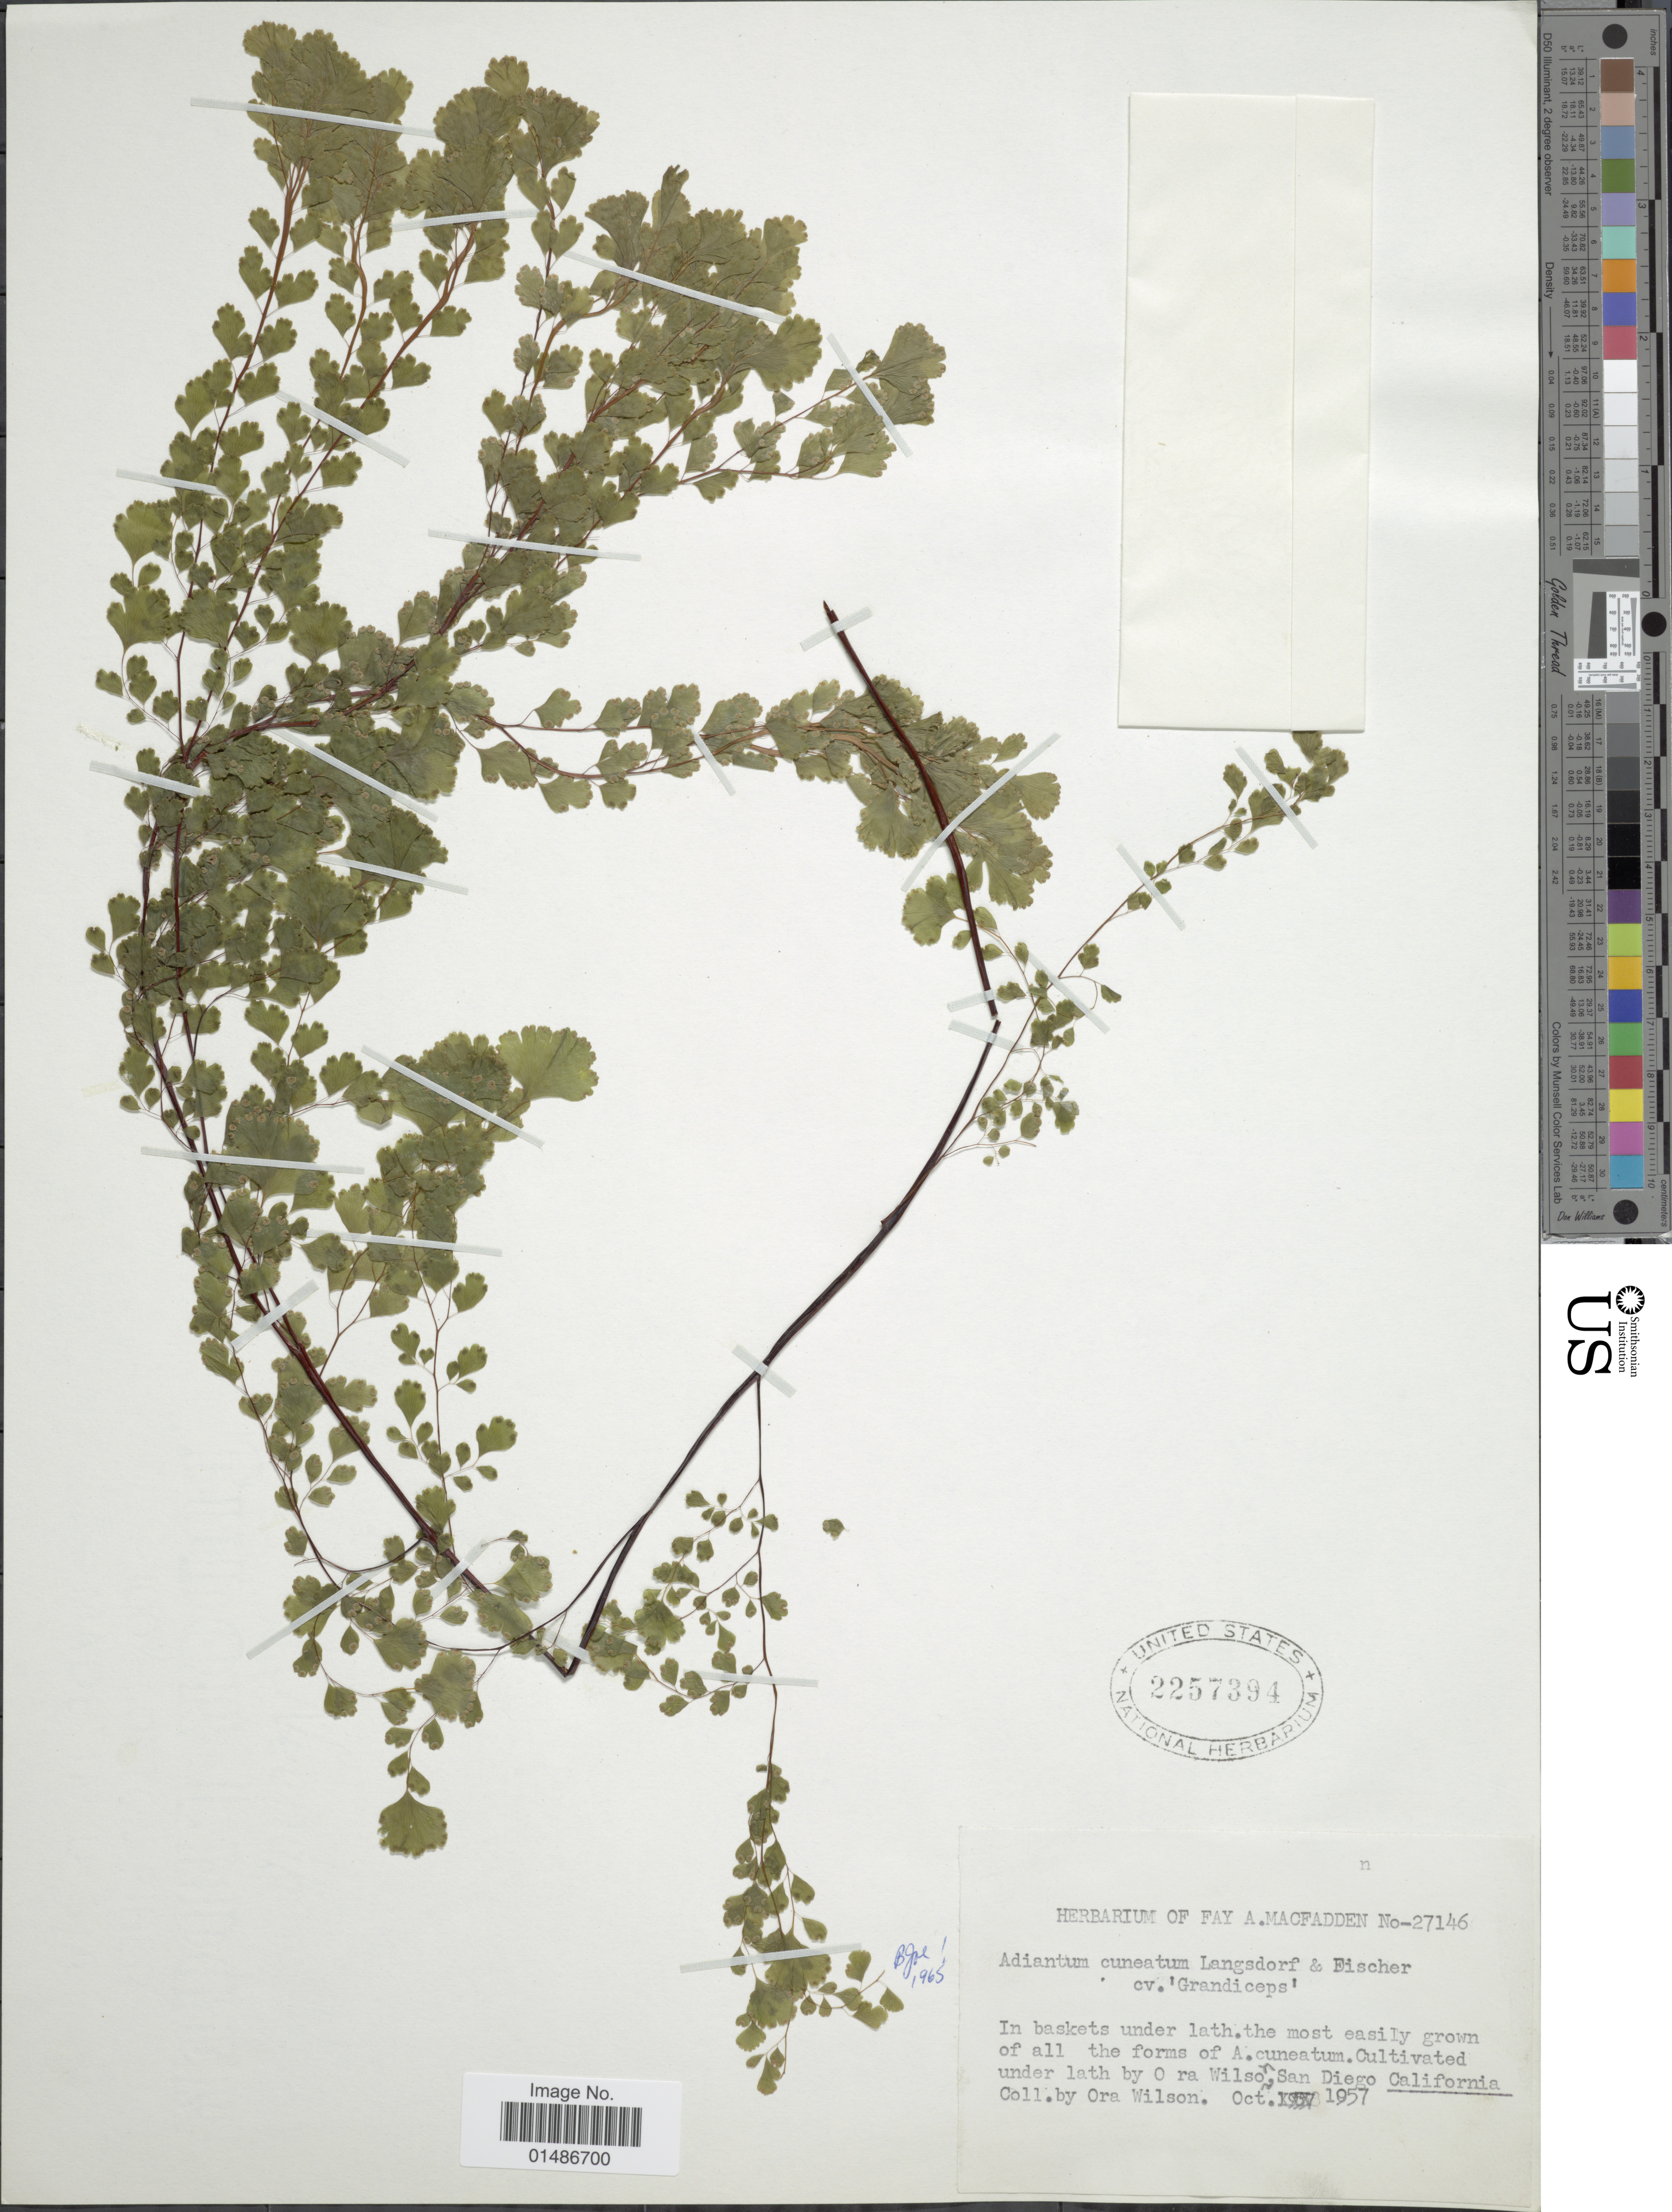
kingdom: Plantae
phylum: Tracheophyta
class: Polypodiopsida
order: Polypodiales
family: Pteridaceae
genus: Adiantum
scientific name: Adiantum raddianum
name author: C. Presl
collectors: O. Wilson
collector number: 27146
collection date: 1957-10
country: United States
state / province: California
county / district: San Diego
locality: Cultivated under lath by Ora Wilson, San Diego.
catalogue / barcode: US 2257394